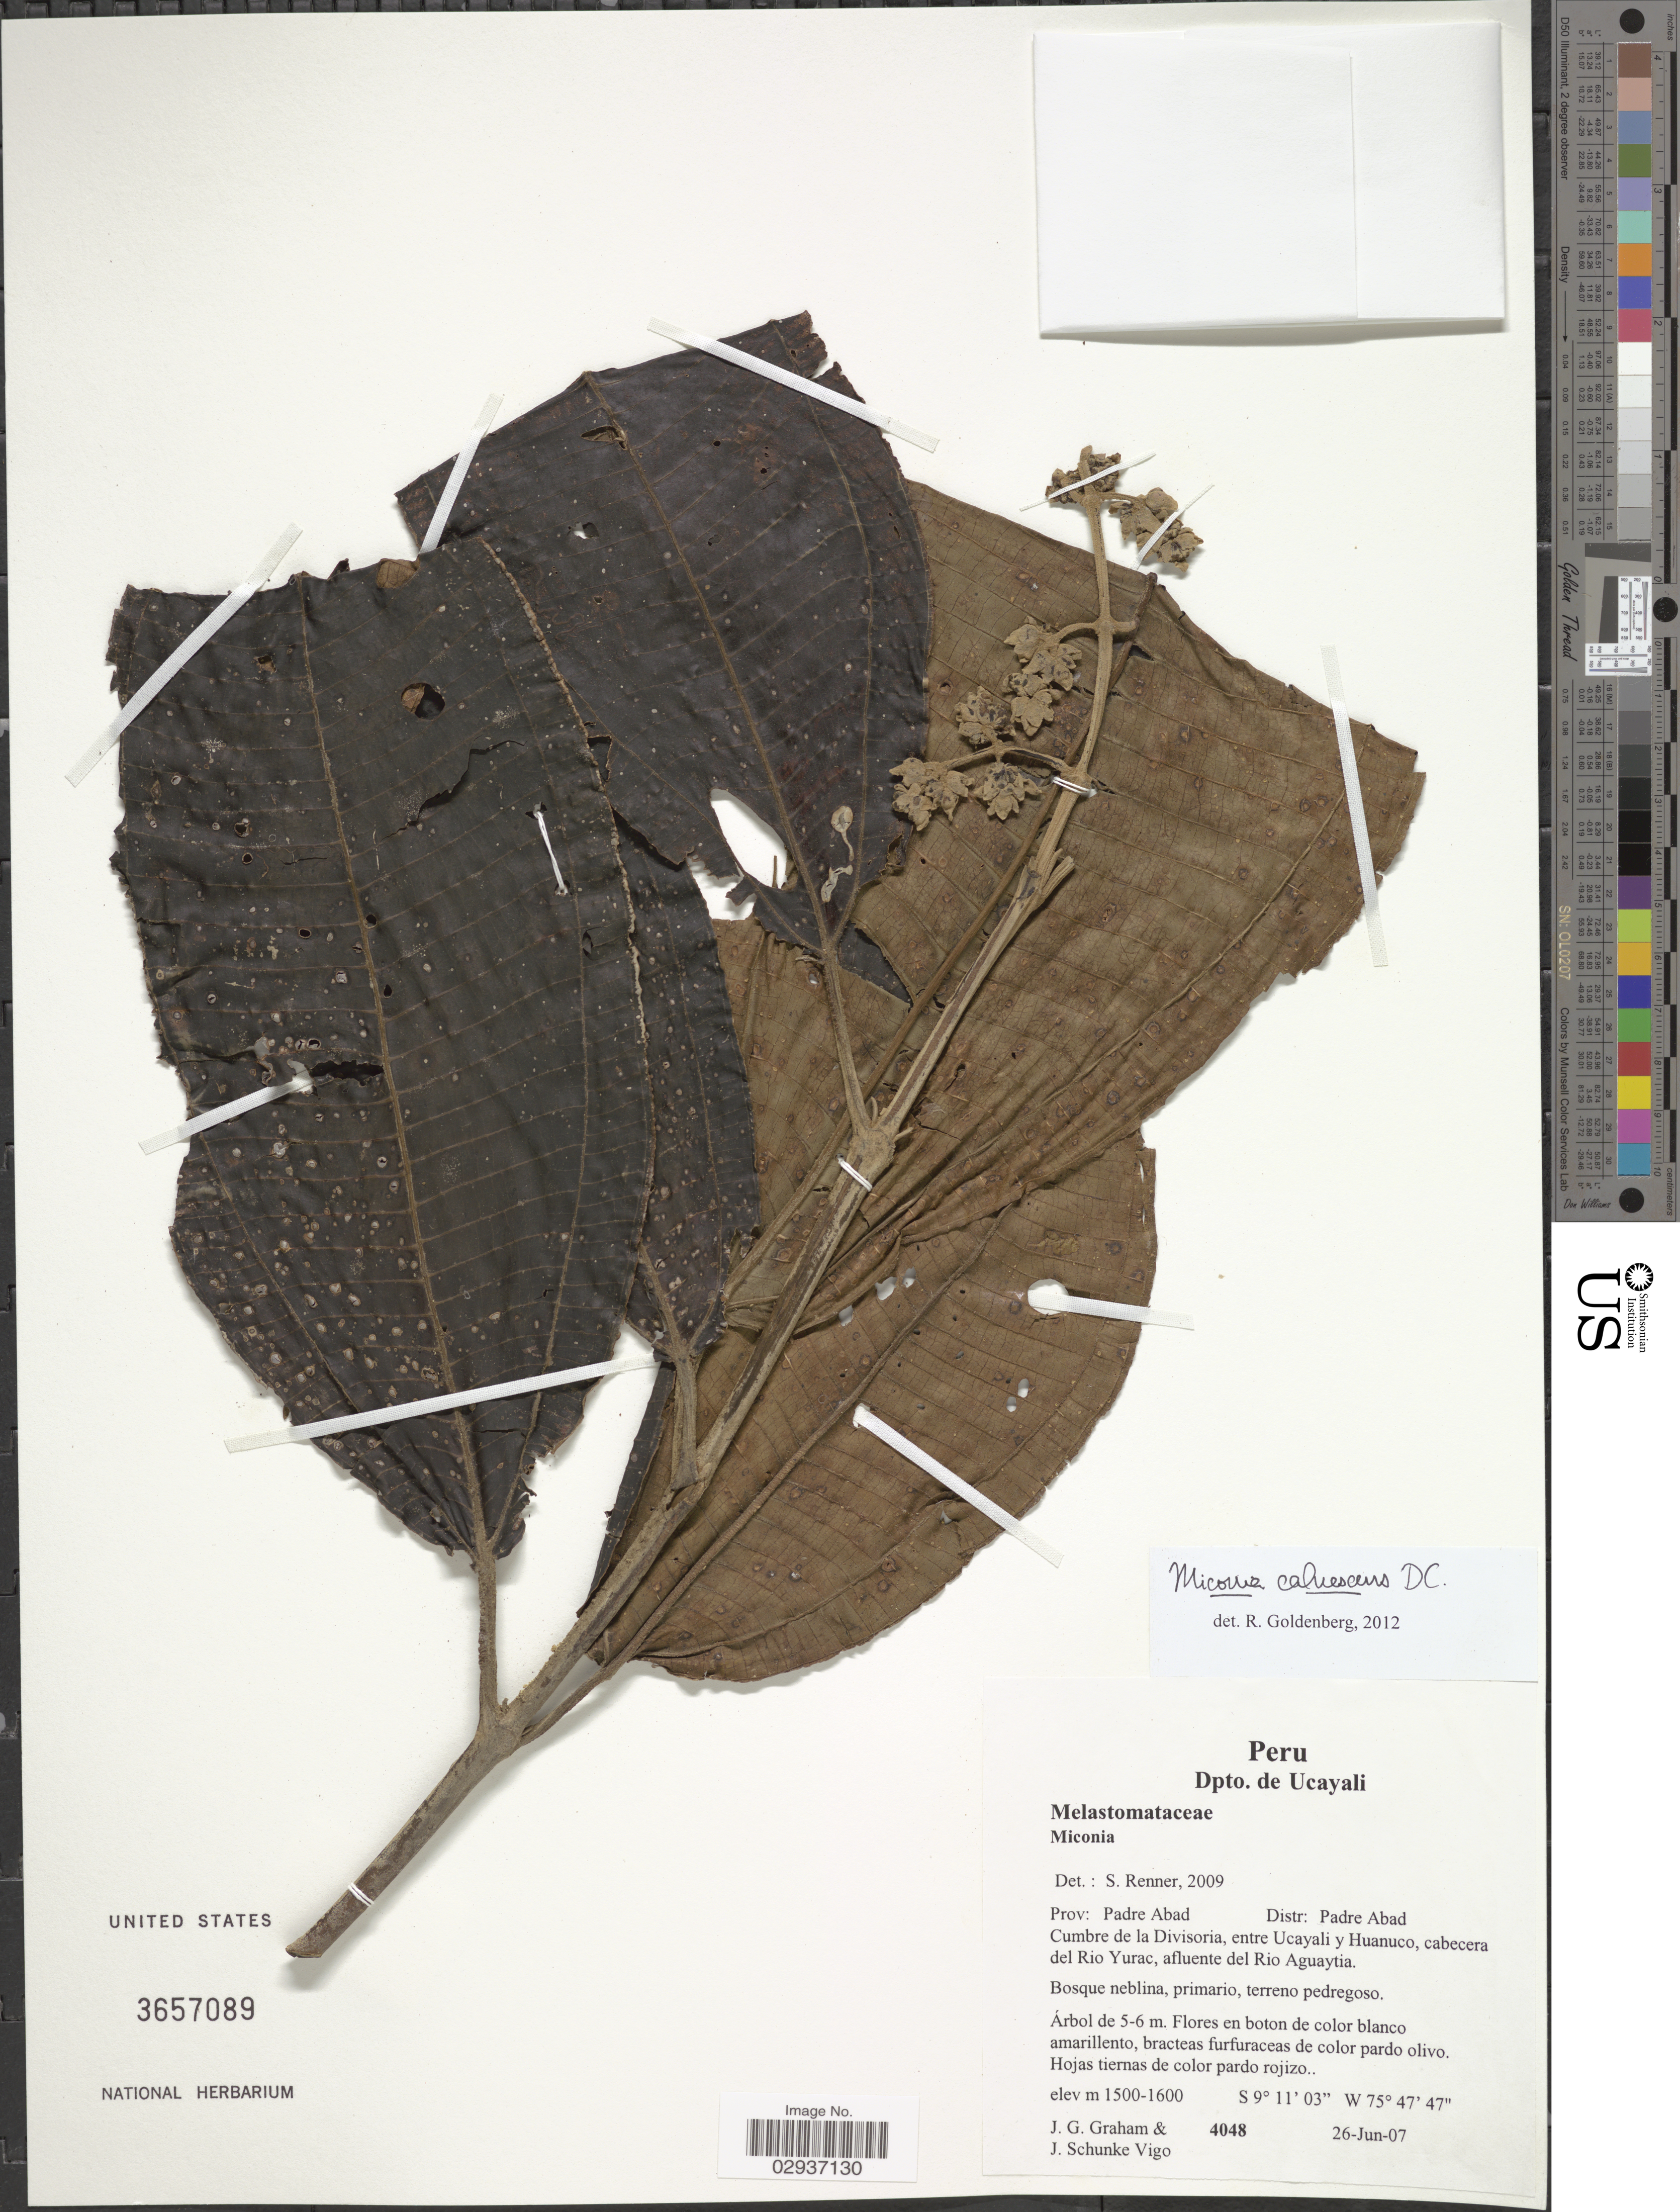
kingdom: Plantae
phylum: Tracheophyta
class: Magnoliopsida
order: Myrtales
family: Melastomataceae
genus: Miconia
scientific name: Miconia calvescens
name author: DC.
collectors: J. Graham & J. Schunke Vigo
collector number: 4048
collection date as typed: Transcribed d/m/y: 26/6/7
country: Peru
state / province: Ucayali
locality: Dpto. de Ucayali. Prov: Padre Abad. Distr: Padre Abad. Cumbre de la Divisoria, entre Ucayali y Huanuco, cabecera del Rio Yurac, alfuente del Rio Aguaytia.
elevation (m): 1500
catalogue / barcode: US 3657089